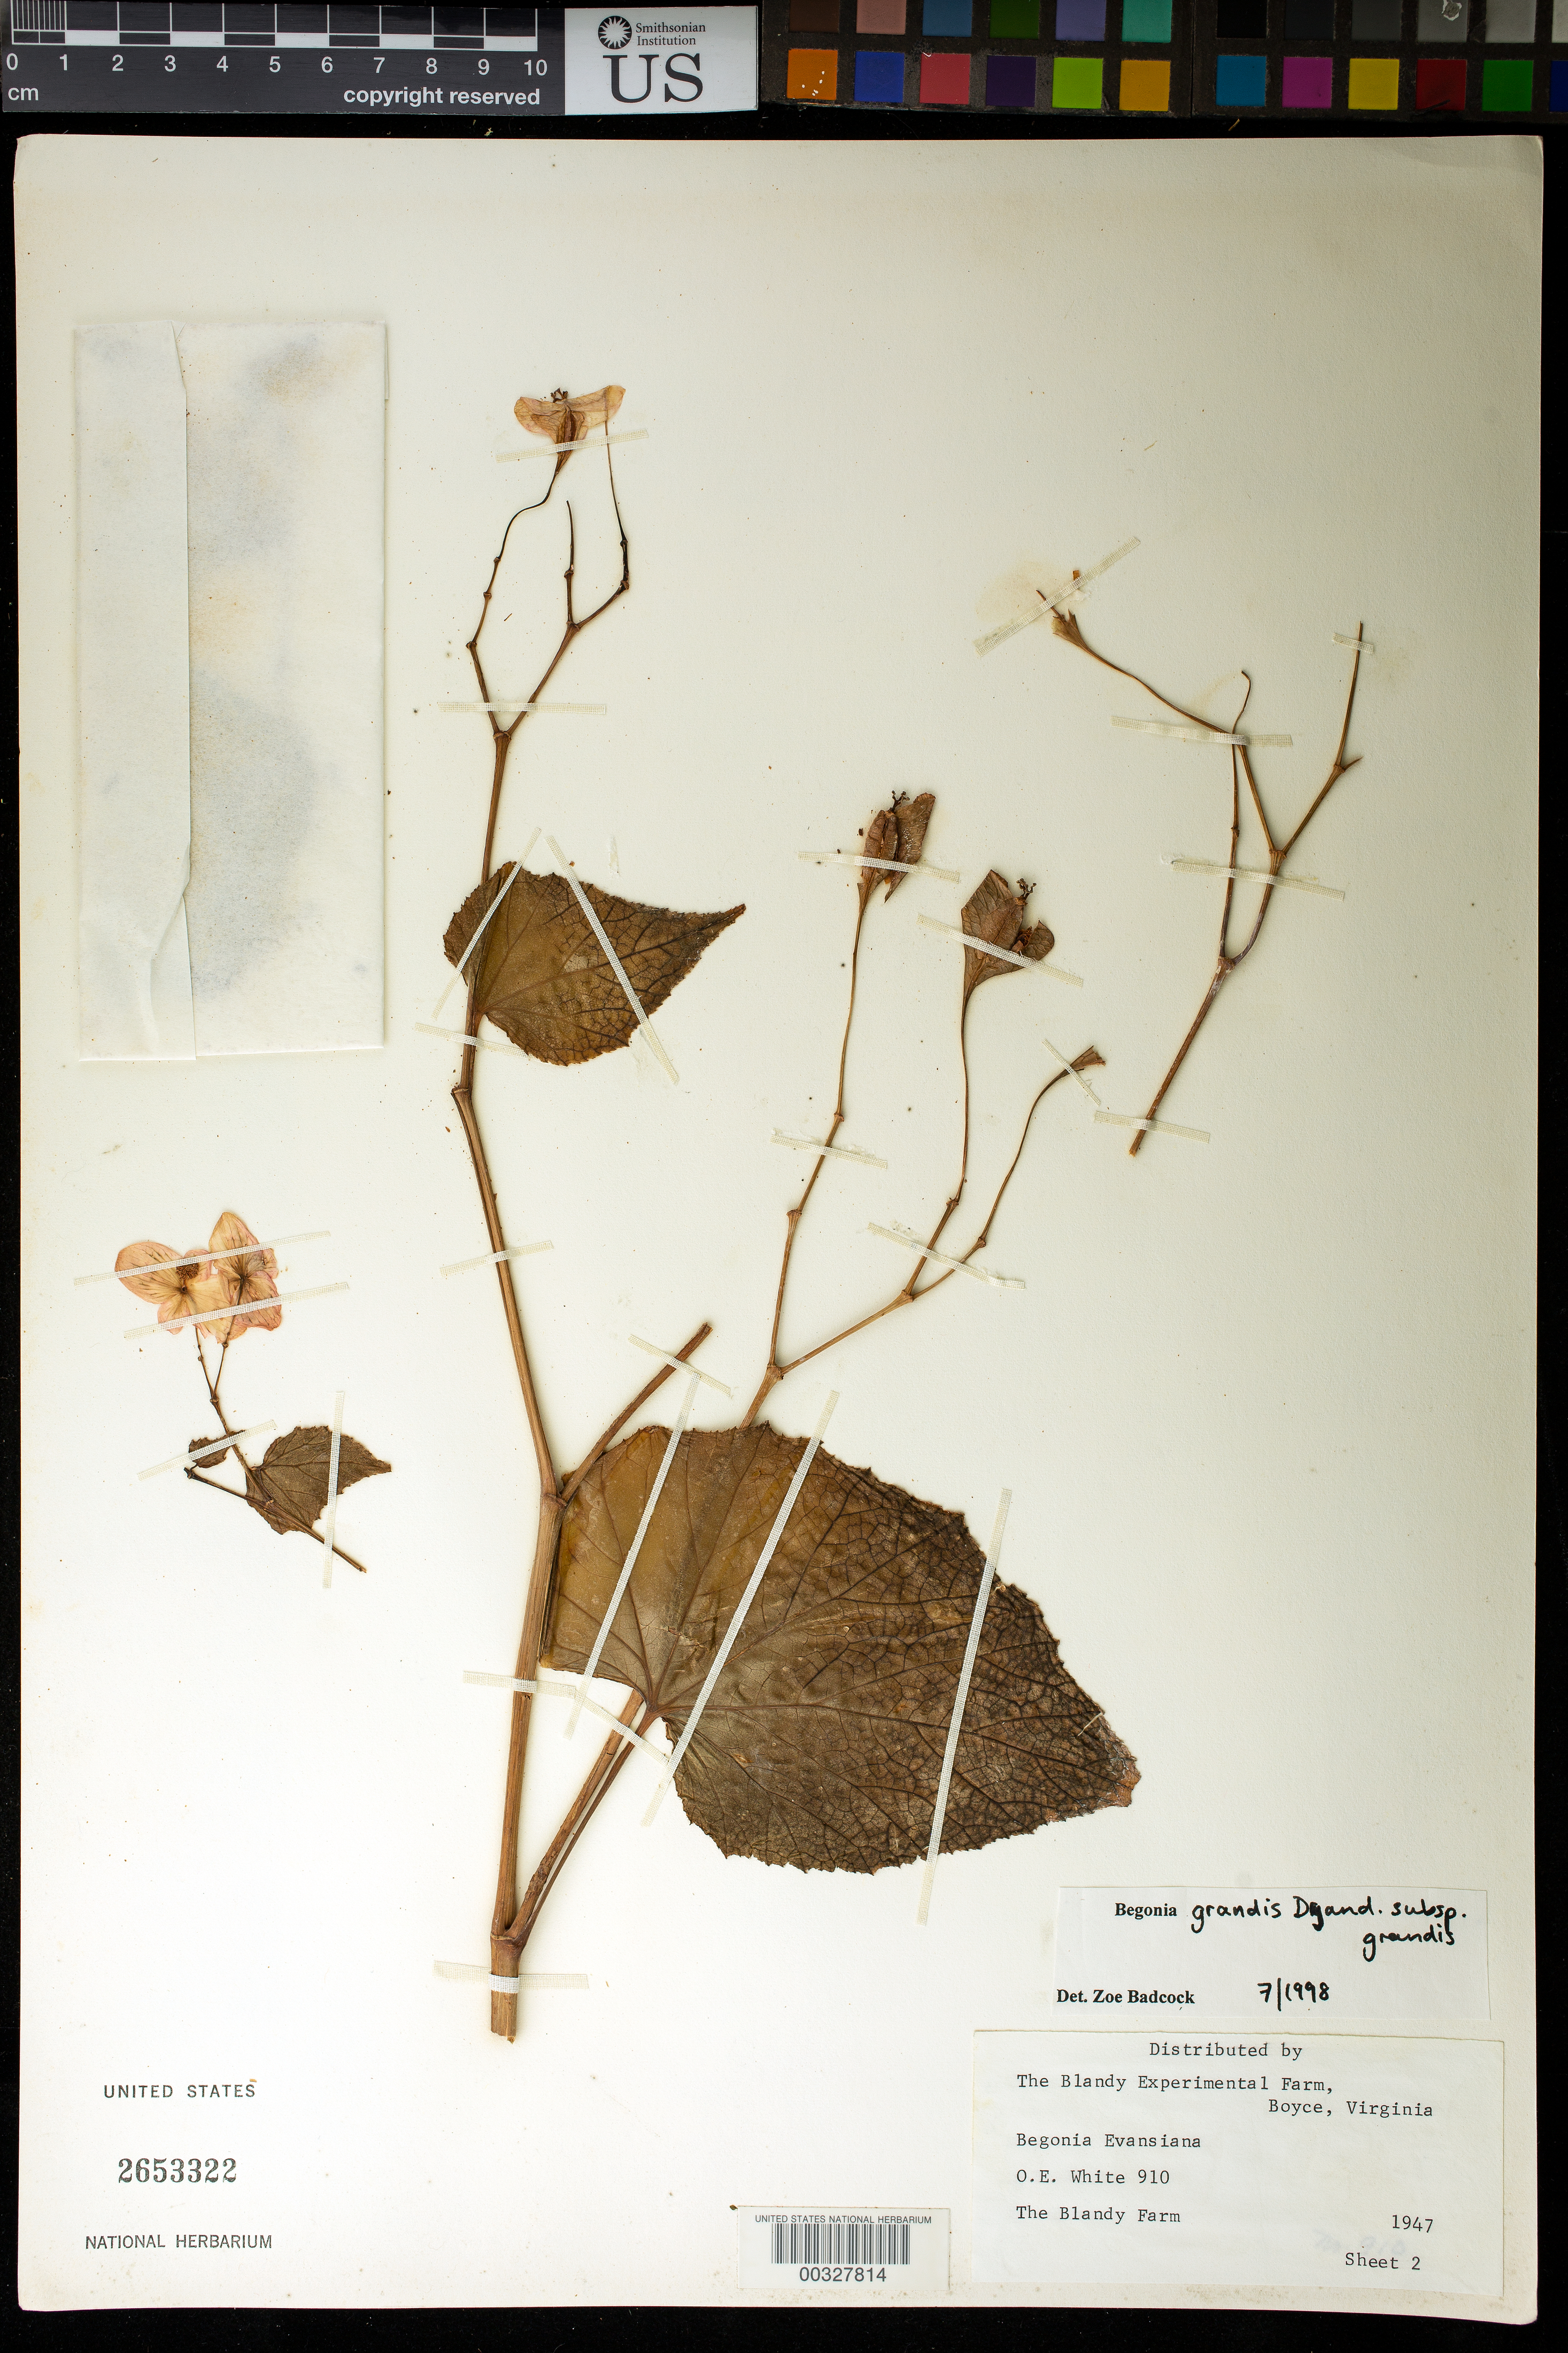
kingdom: Plantae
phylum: Tracheophyta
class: Magnoliopsida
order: Cucurbitales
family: Begoniaceae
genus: Begonia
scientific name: Begonia grandis subsp. grandis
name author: Dryand.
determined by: Badcock, Z.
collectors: O. E. White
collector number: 910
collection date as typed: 1947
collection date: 1947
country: United States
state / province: Virginia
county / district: Clarke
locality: Boyce, the Blandy Experimental Farm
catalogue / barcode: US 2653322